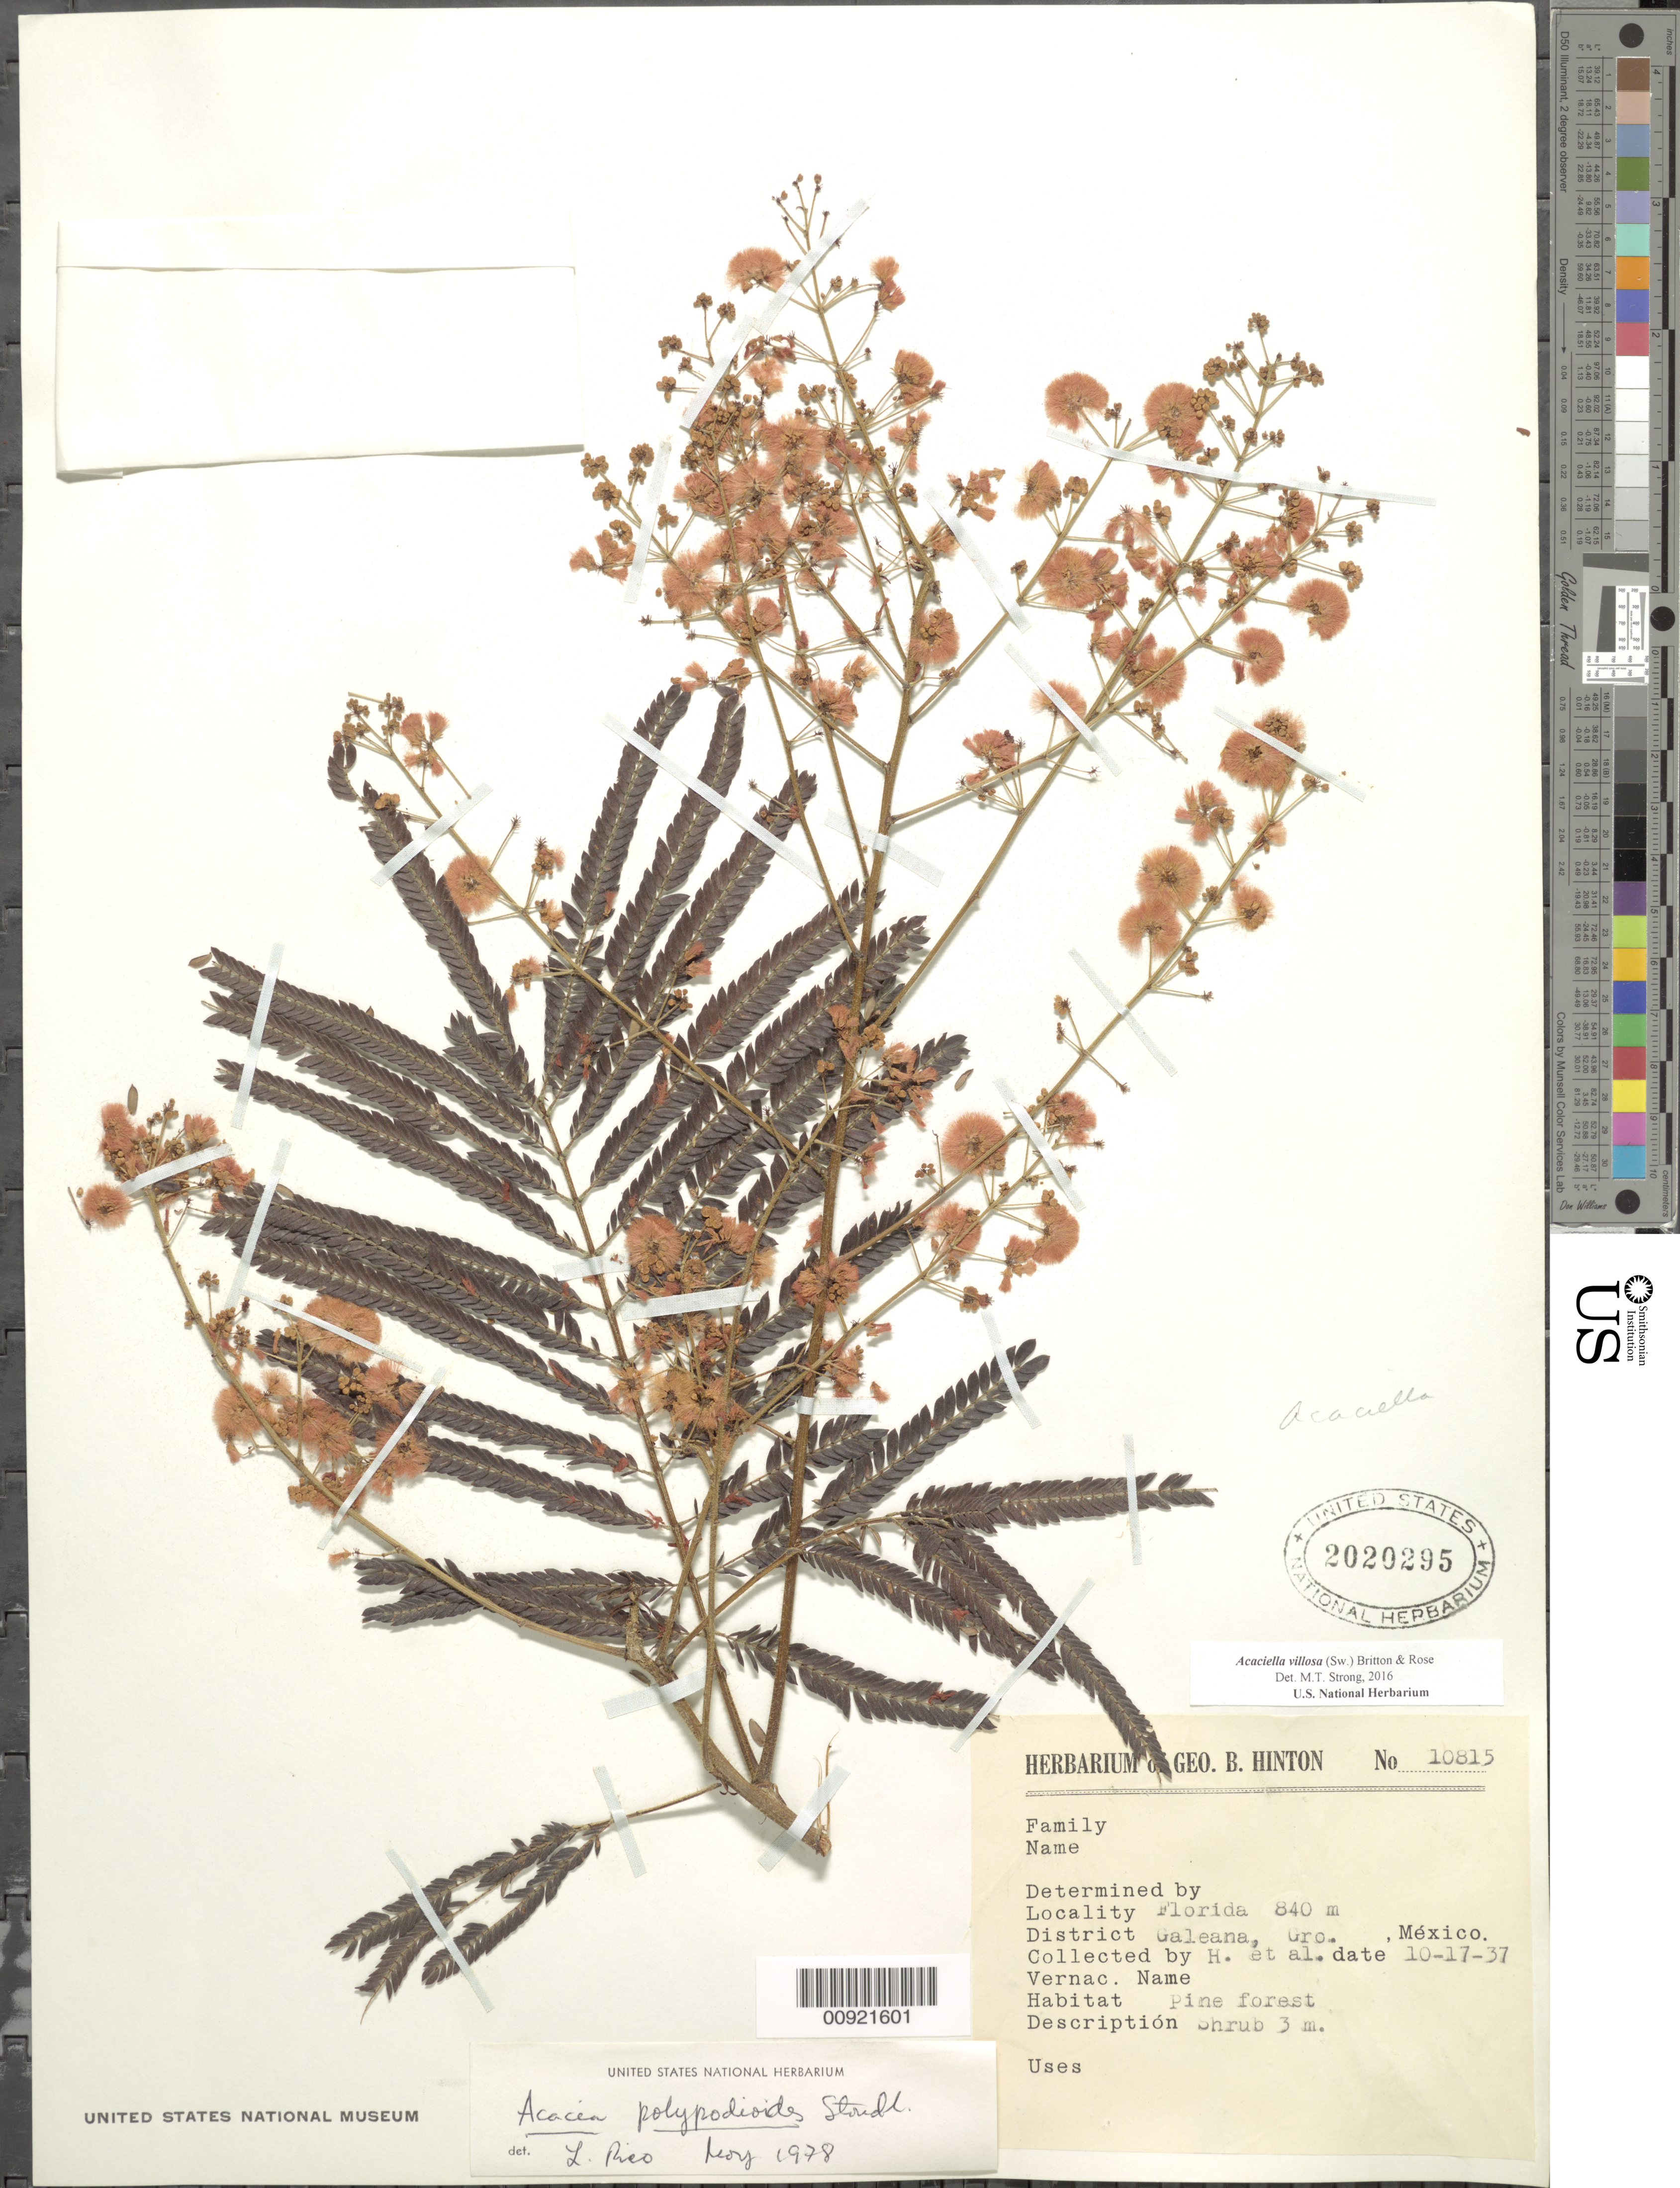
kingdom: Plantae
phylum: Tracheophyta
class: Magnoliopsida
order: Fabales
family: Fabaceae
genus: Acaciella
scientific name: Acaciella villosa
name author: (Sw.) Britton & Rose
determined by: Strong, M. T., (US), Smithsonian Institution - National Museum of Natural History (UNITED STATES)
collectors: G. B. Hinton & et al.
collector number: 10815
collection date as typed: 17 Oct 1937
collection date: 1937-10-17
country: Mexico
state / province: Guerrero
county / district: Galeana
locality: Florida, District Galeana, Guerrero.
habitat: Pine forest.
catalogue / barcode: US 2020295